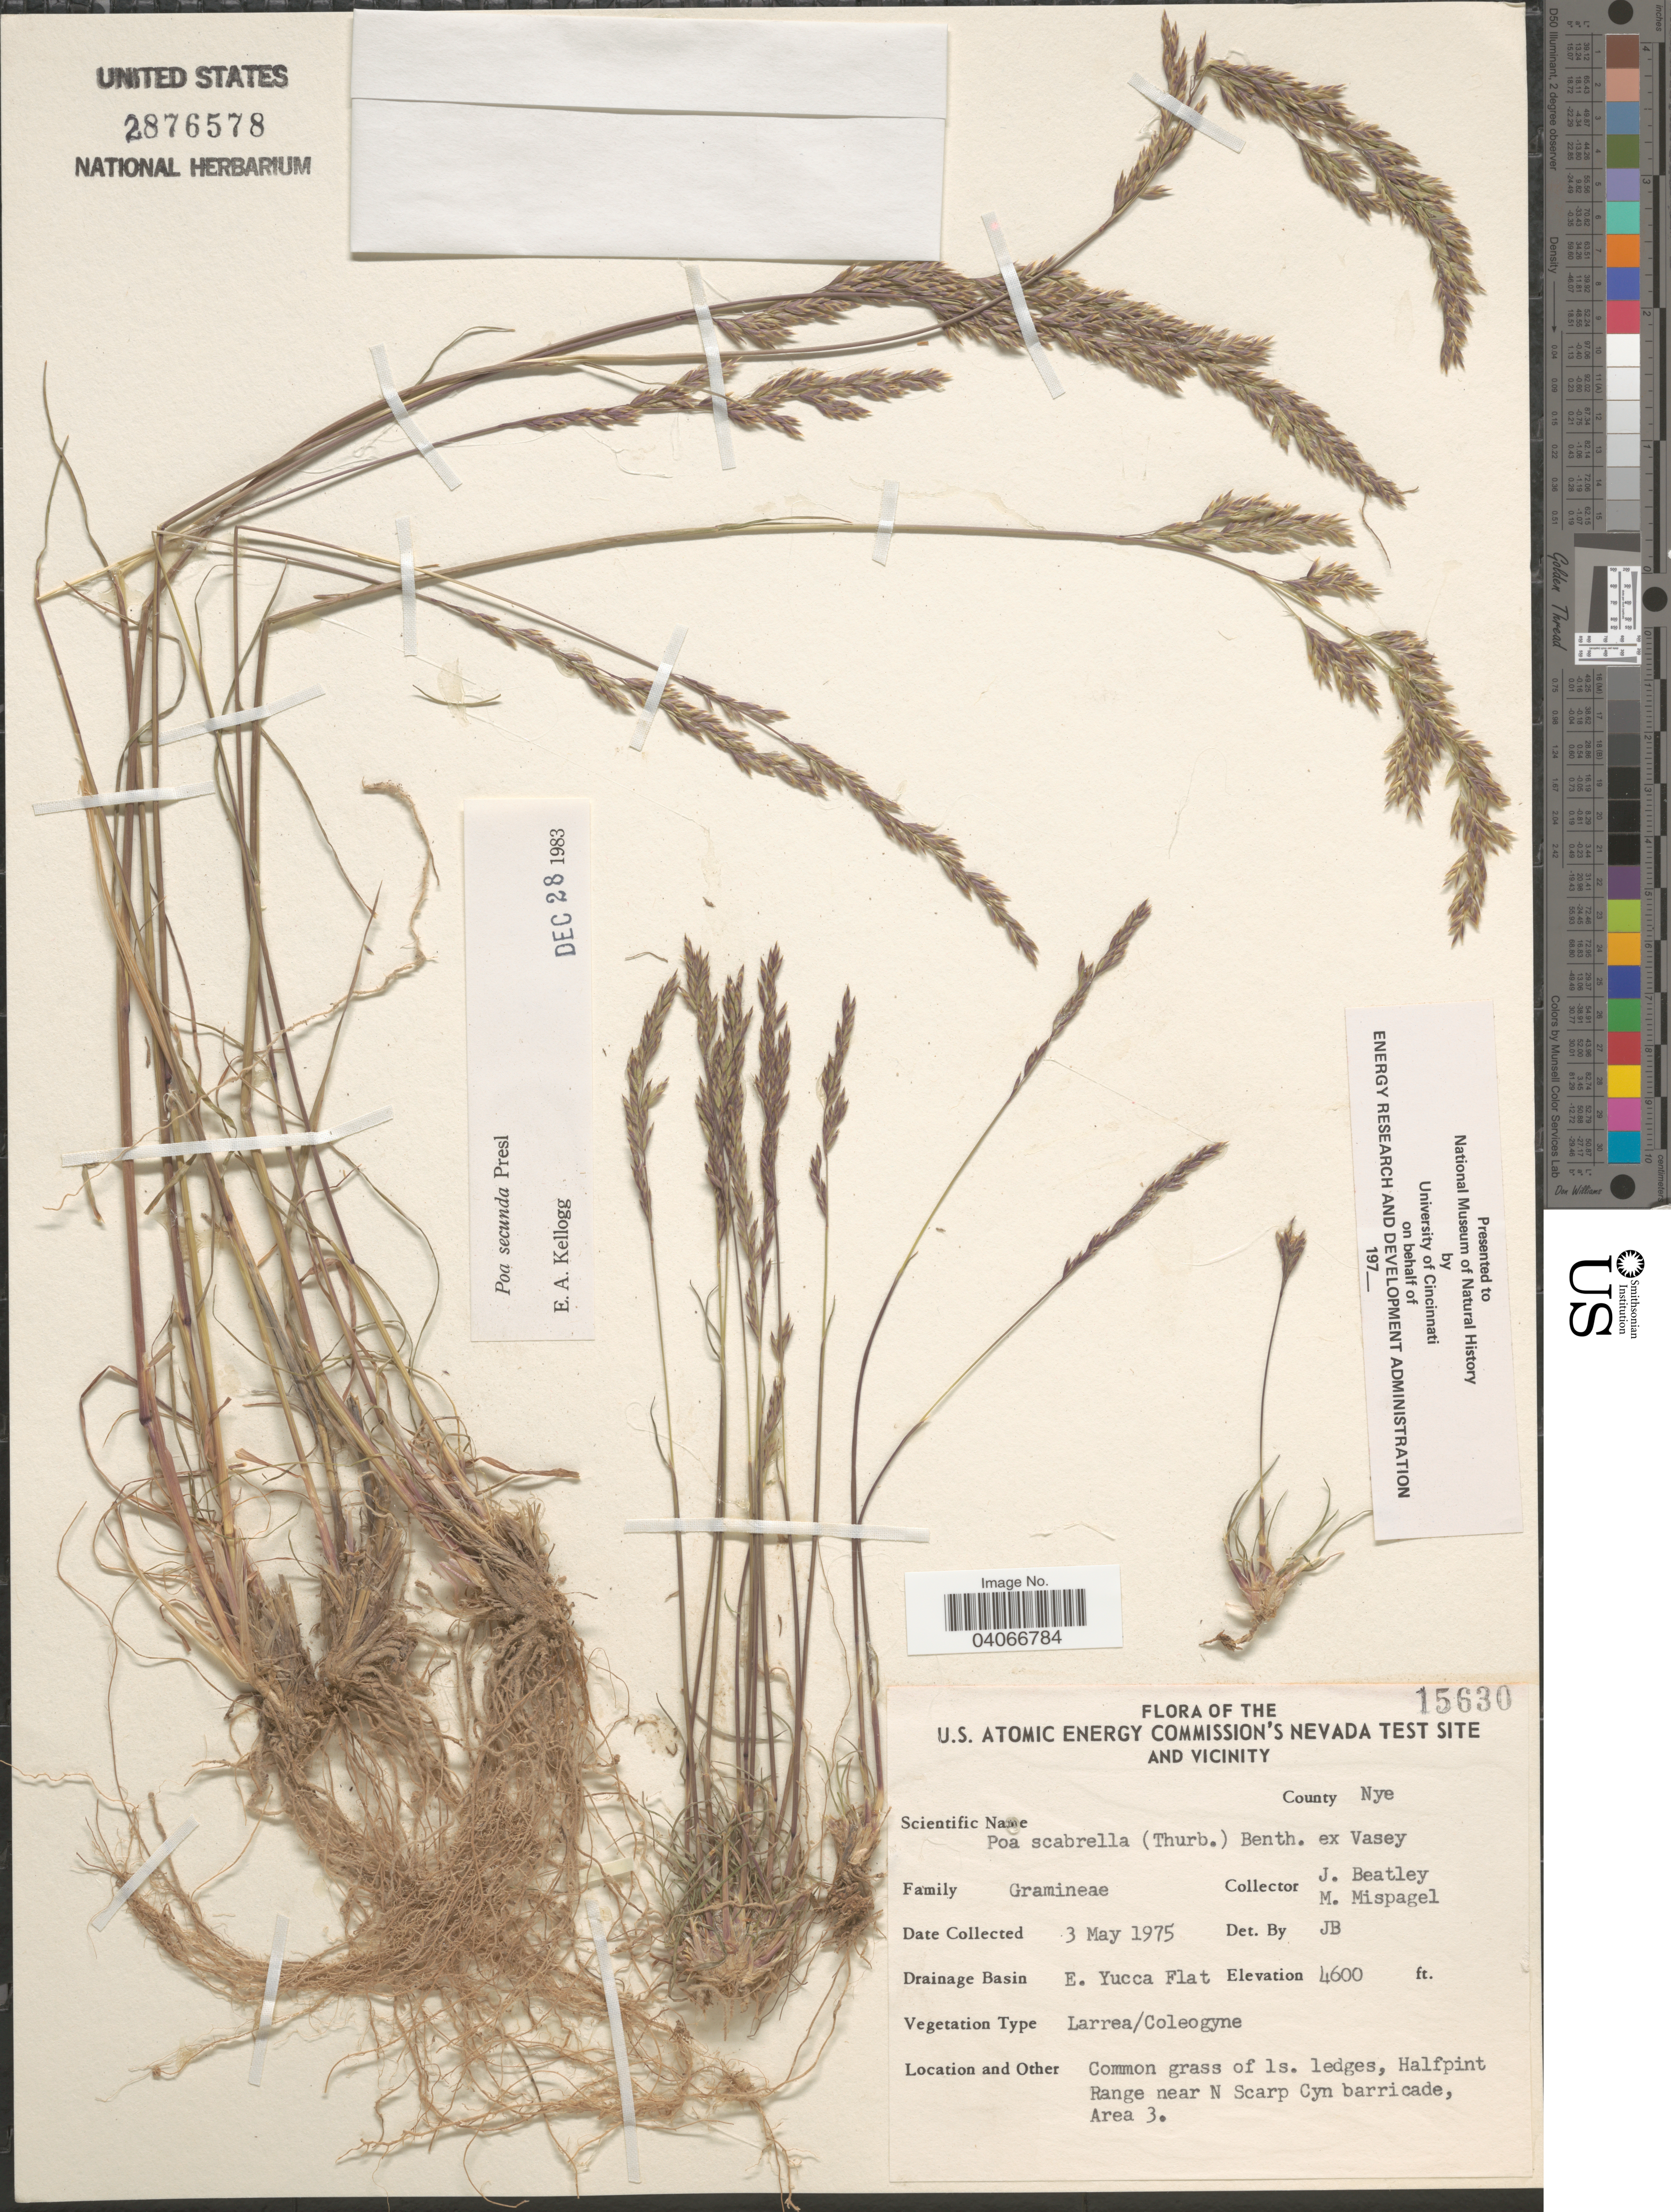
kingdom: Plantae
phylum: Tracheophyta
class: Liliopsida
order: Poales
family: Poaceae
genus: Poa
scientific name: Poa secunda subsp. secunda var. scabrella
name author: (Thurb.) Soreng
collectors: J. C. Beatley & M. Mispagel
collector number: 15630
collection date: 1975-05-03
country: United States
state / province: Nevada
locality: The U.S. Atomic Energy Commission's Nevada Test Site And Vicinity. County Nye. Drainage Basin E. Yucca Flat. Common grass of ls. ledges, Halfpint Range near N Scarp Cyn barricade, Area 3.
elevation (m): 1402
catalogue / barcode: US 2876578